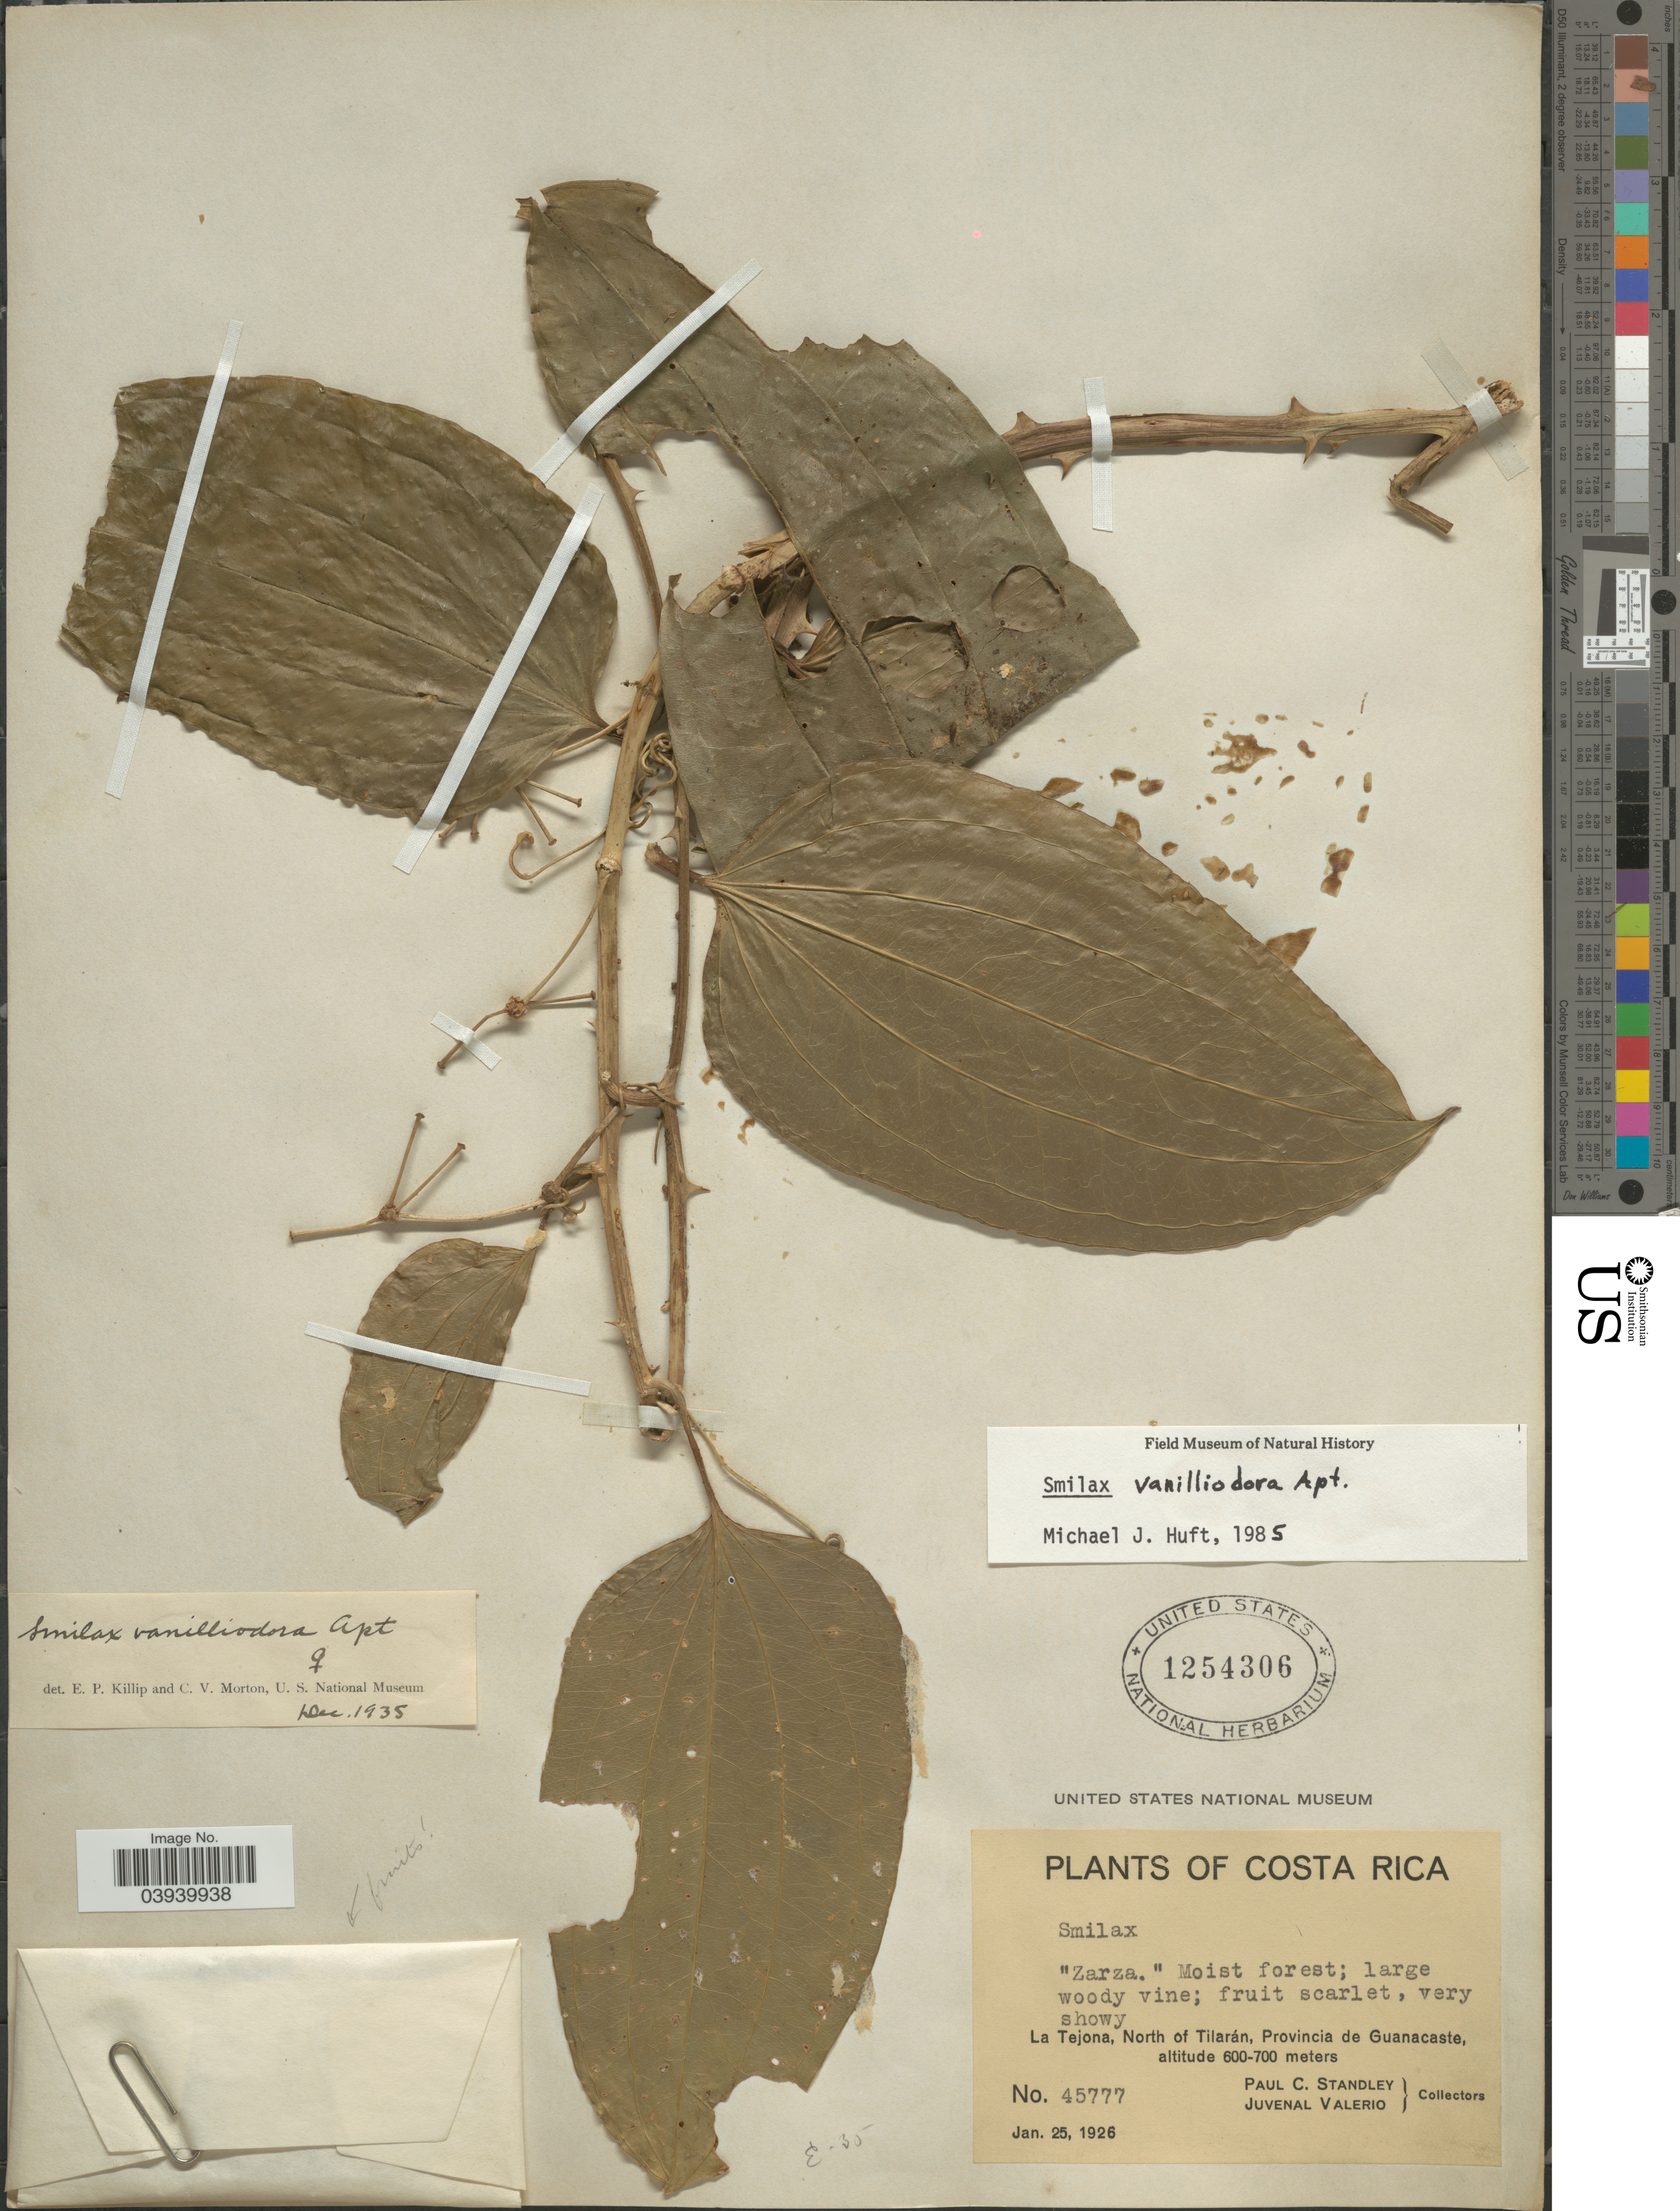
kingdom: Plantae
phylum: Tracheophyta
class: Liliopsida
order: Liliales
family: Smilacaceae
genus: Smilax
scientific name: Smilax vanilliodora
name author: F.W. Apt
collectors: P. C. Standley & J. Valerio R.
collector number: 45777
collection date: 1926-01-25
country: Costa Rica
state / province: Guanacaste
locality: La Tejona, North of Tilarán.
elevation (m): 600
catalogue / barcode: US 1254306